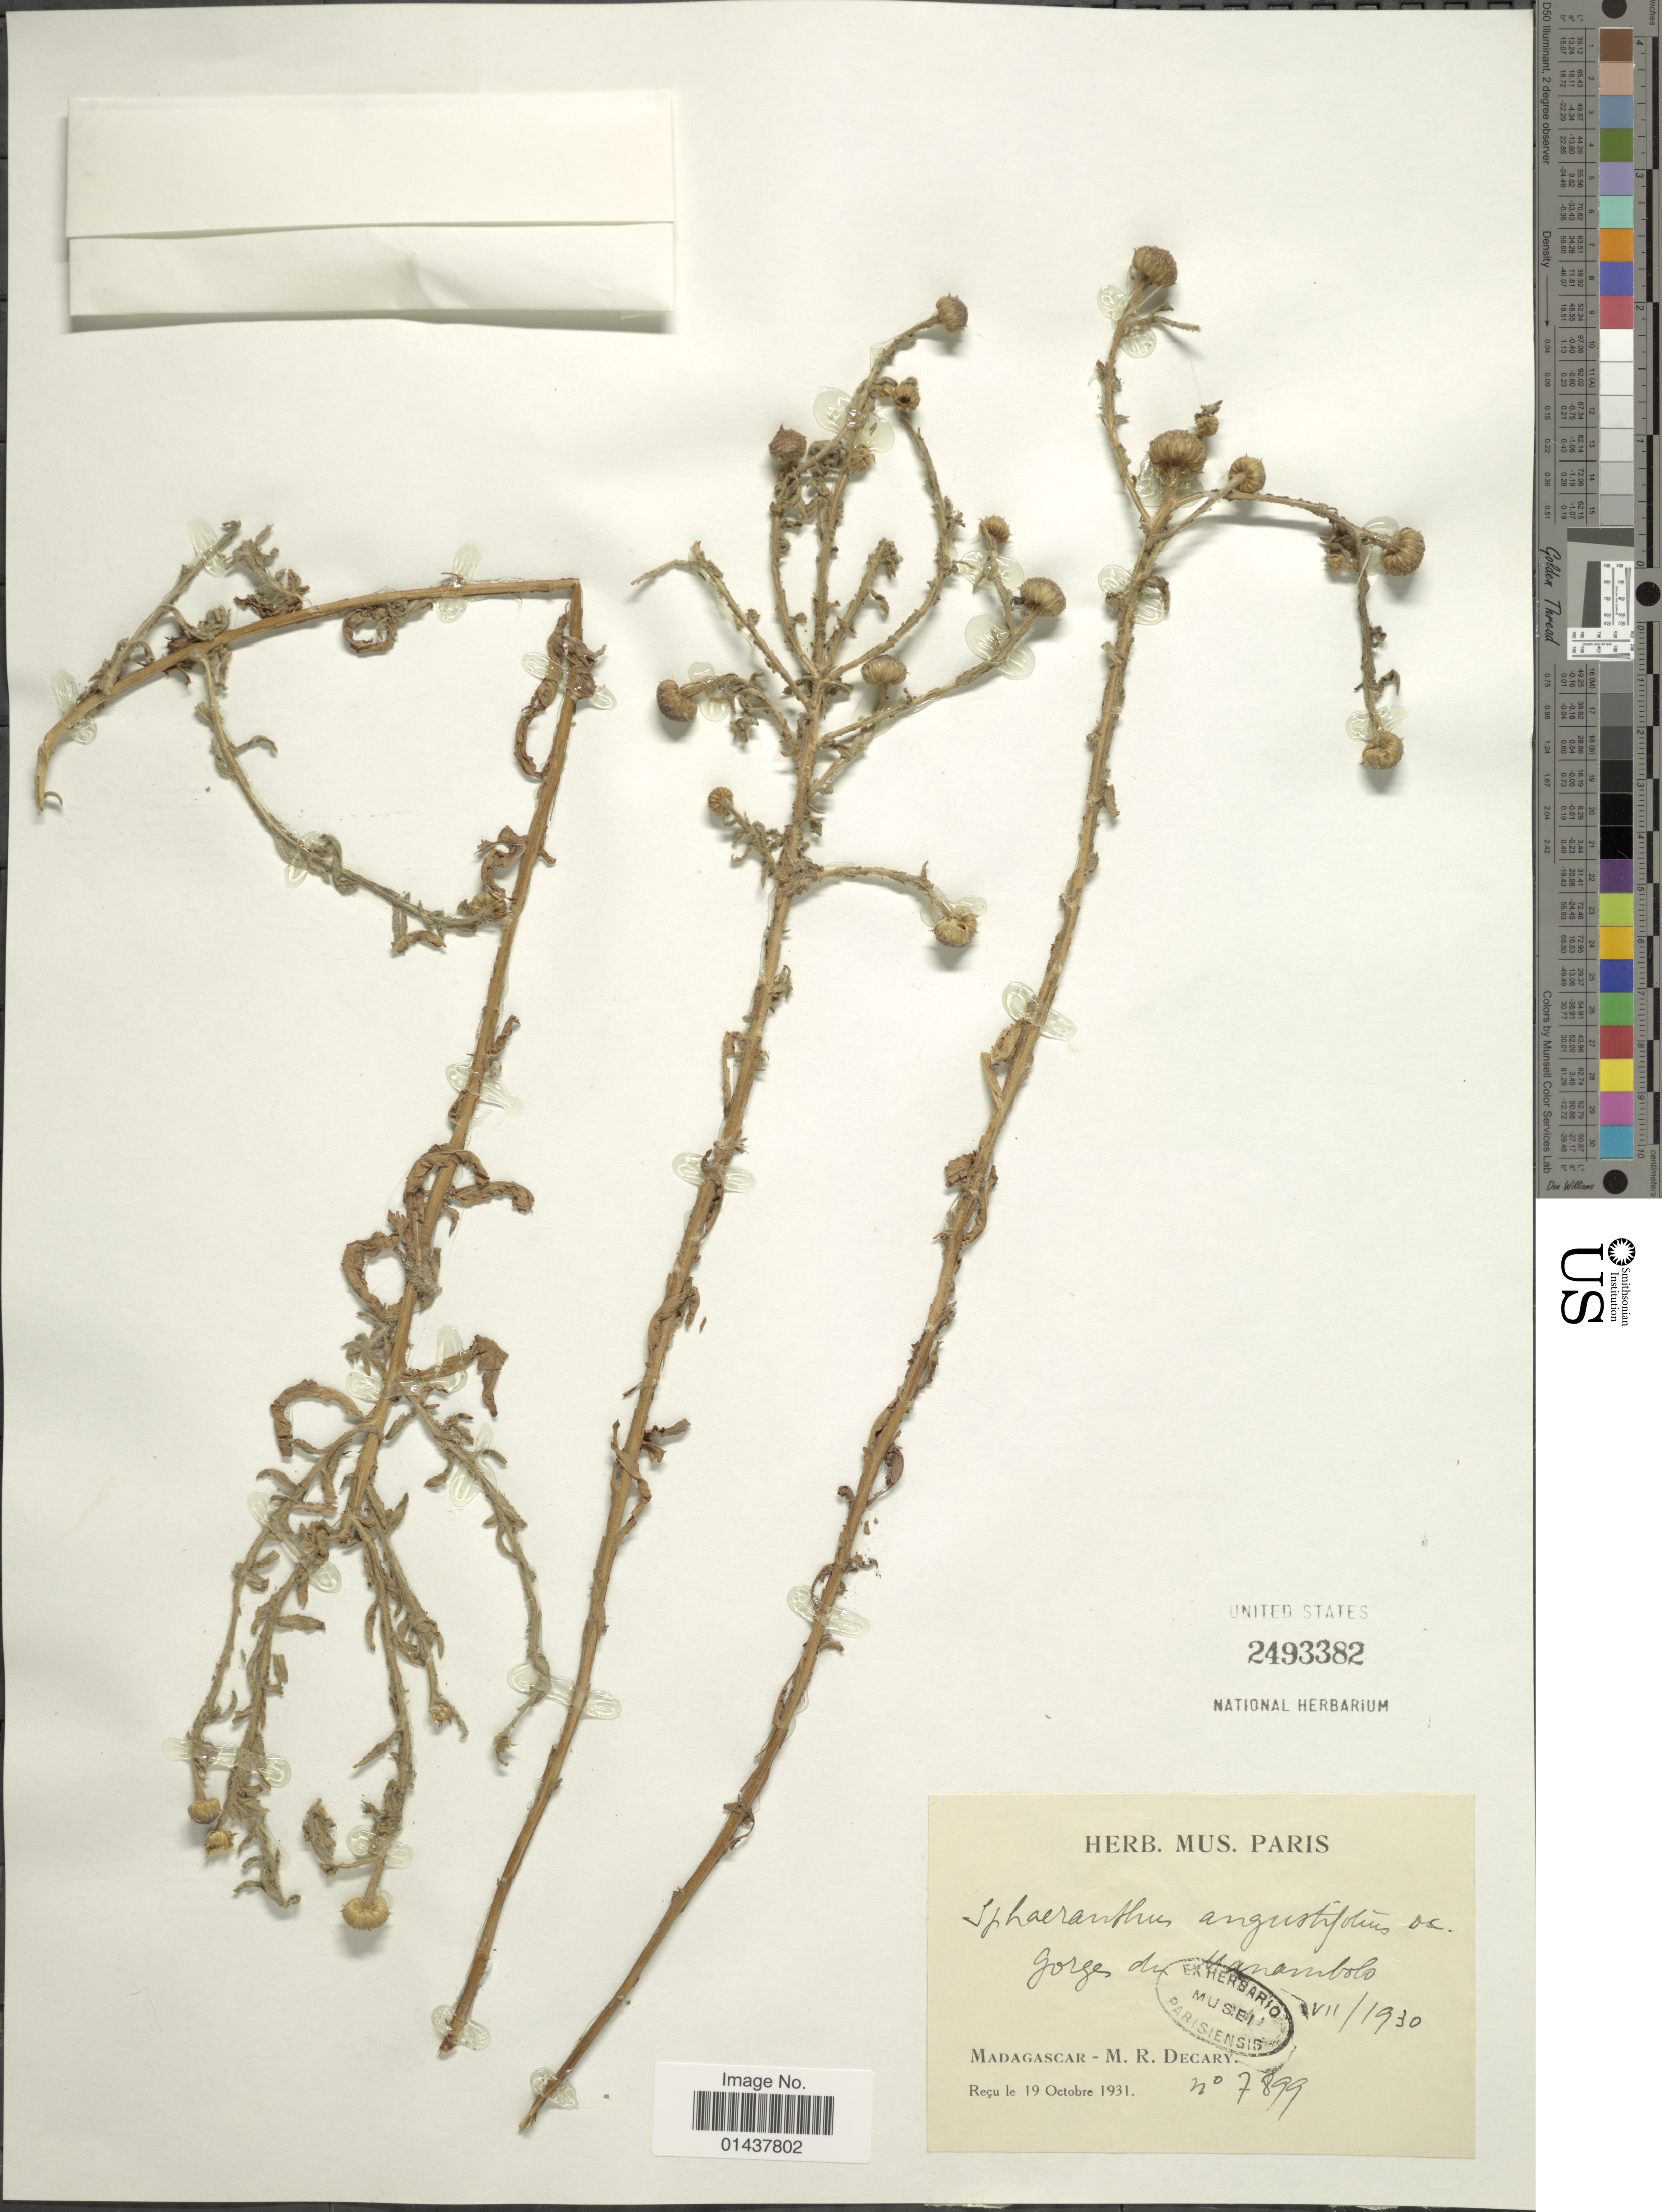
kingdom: Plantae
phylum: Tracheophyta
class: Magnoliopsida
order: Asterales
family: Asteraceae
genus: Sphaeranthus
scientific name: Sphaeranthus angustifolius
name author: DC.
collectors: R. Decary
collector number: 7899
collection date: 1930-07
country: Madagascar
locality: Gorges de Manambolo [gorges/canyons of Manambolo]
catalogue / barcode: US 2493382